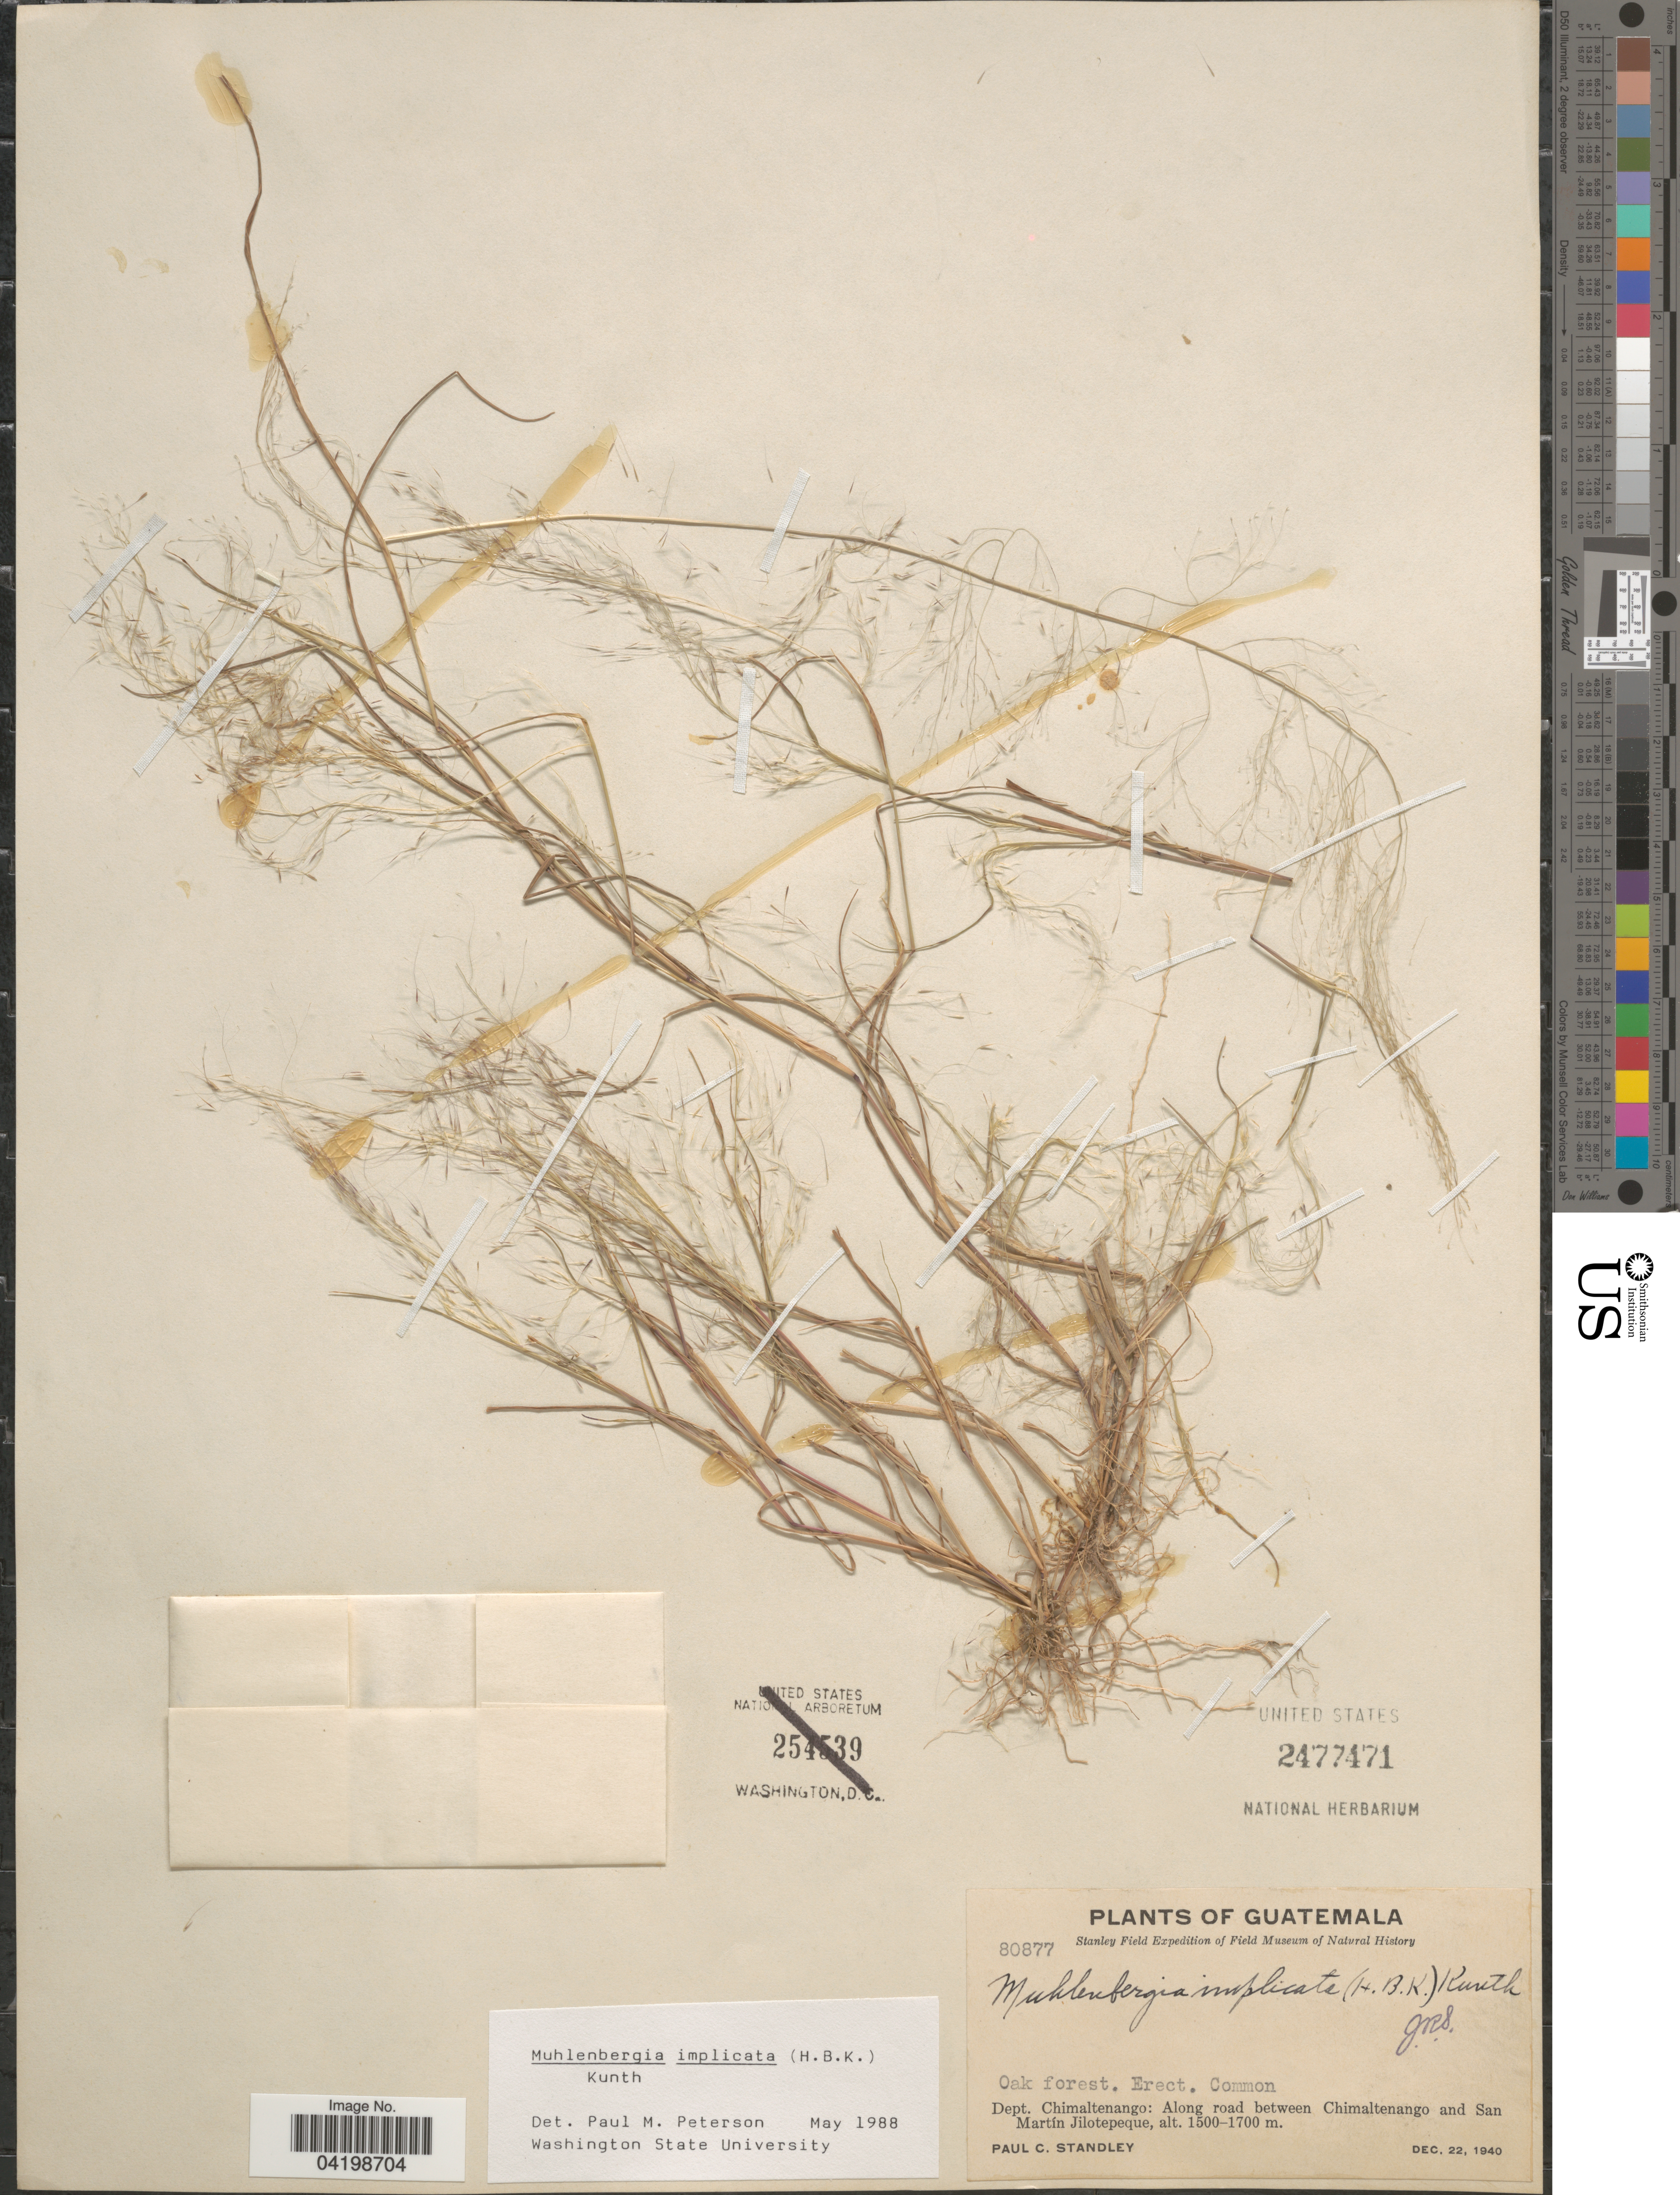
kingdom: Plantae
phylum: Tracheophyta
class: Liliopsida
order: Poales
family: Poaceae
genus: Muhlenbergia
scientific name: Muhlenbergia implicata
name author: (Kunth) Trin.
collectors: P. C. Standley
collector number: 80877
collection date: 1940-12-22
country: Guatemala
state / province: Chimaltenango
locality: Stanley Field Expedition. Oak forest. Common. Dept. Chimaltenango: Along road between Chimaltenango and San Martín Jilotepeque.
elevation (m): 1500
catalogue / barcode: US 2477471